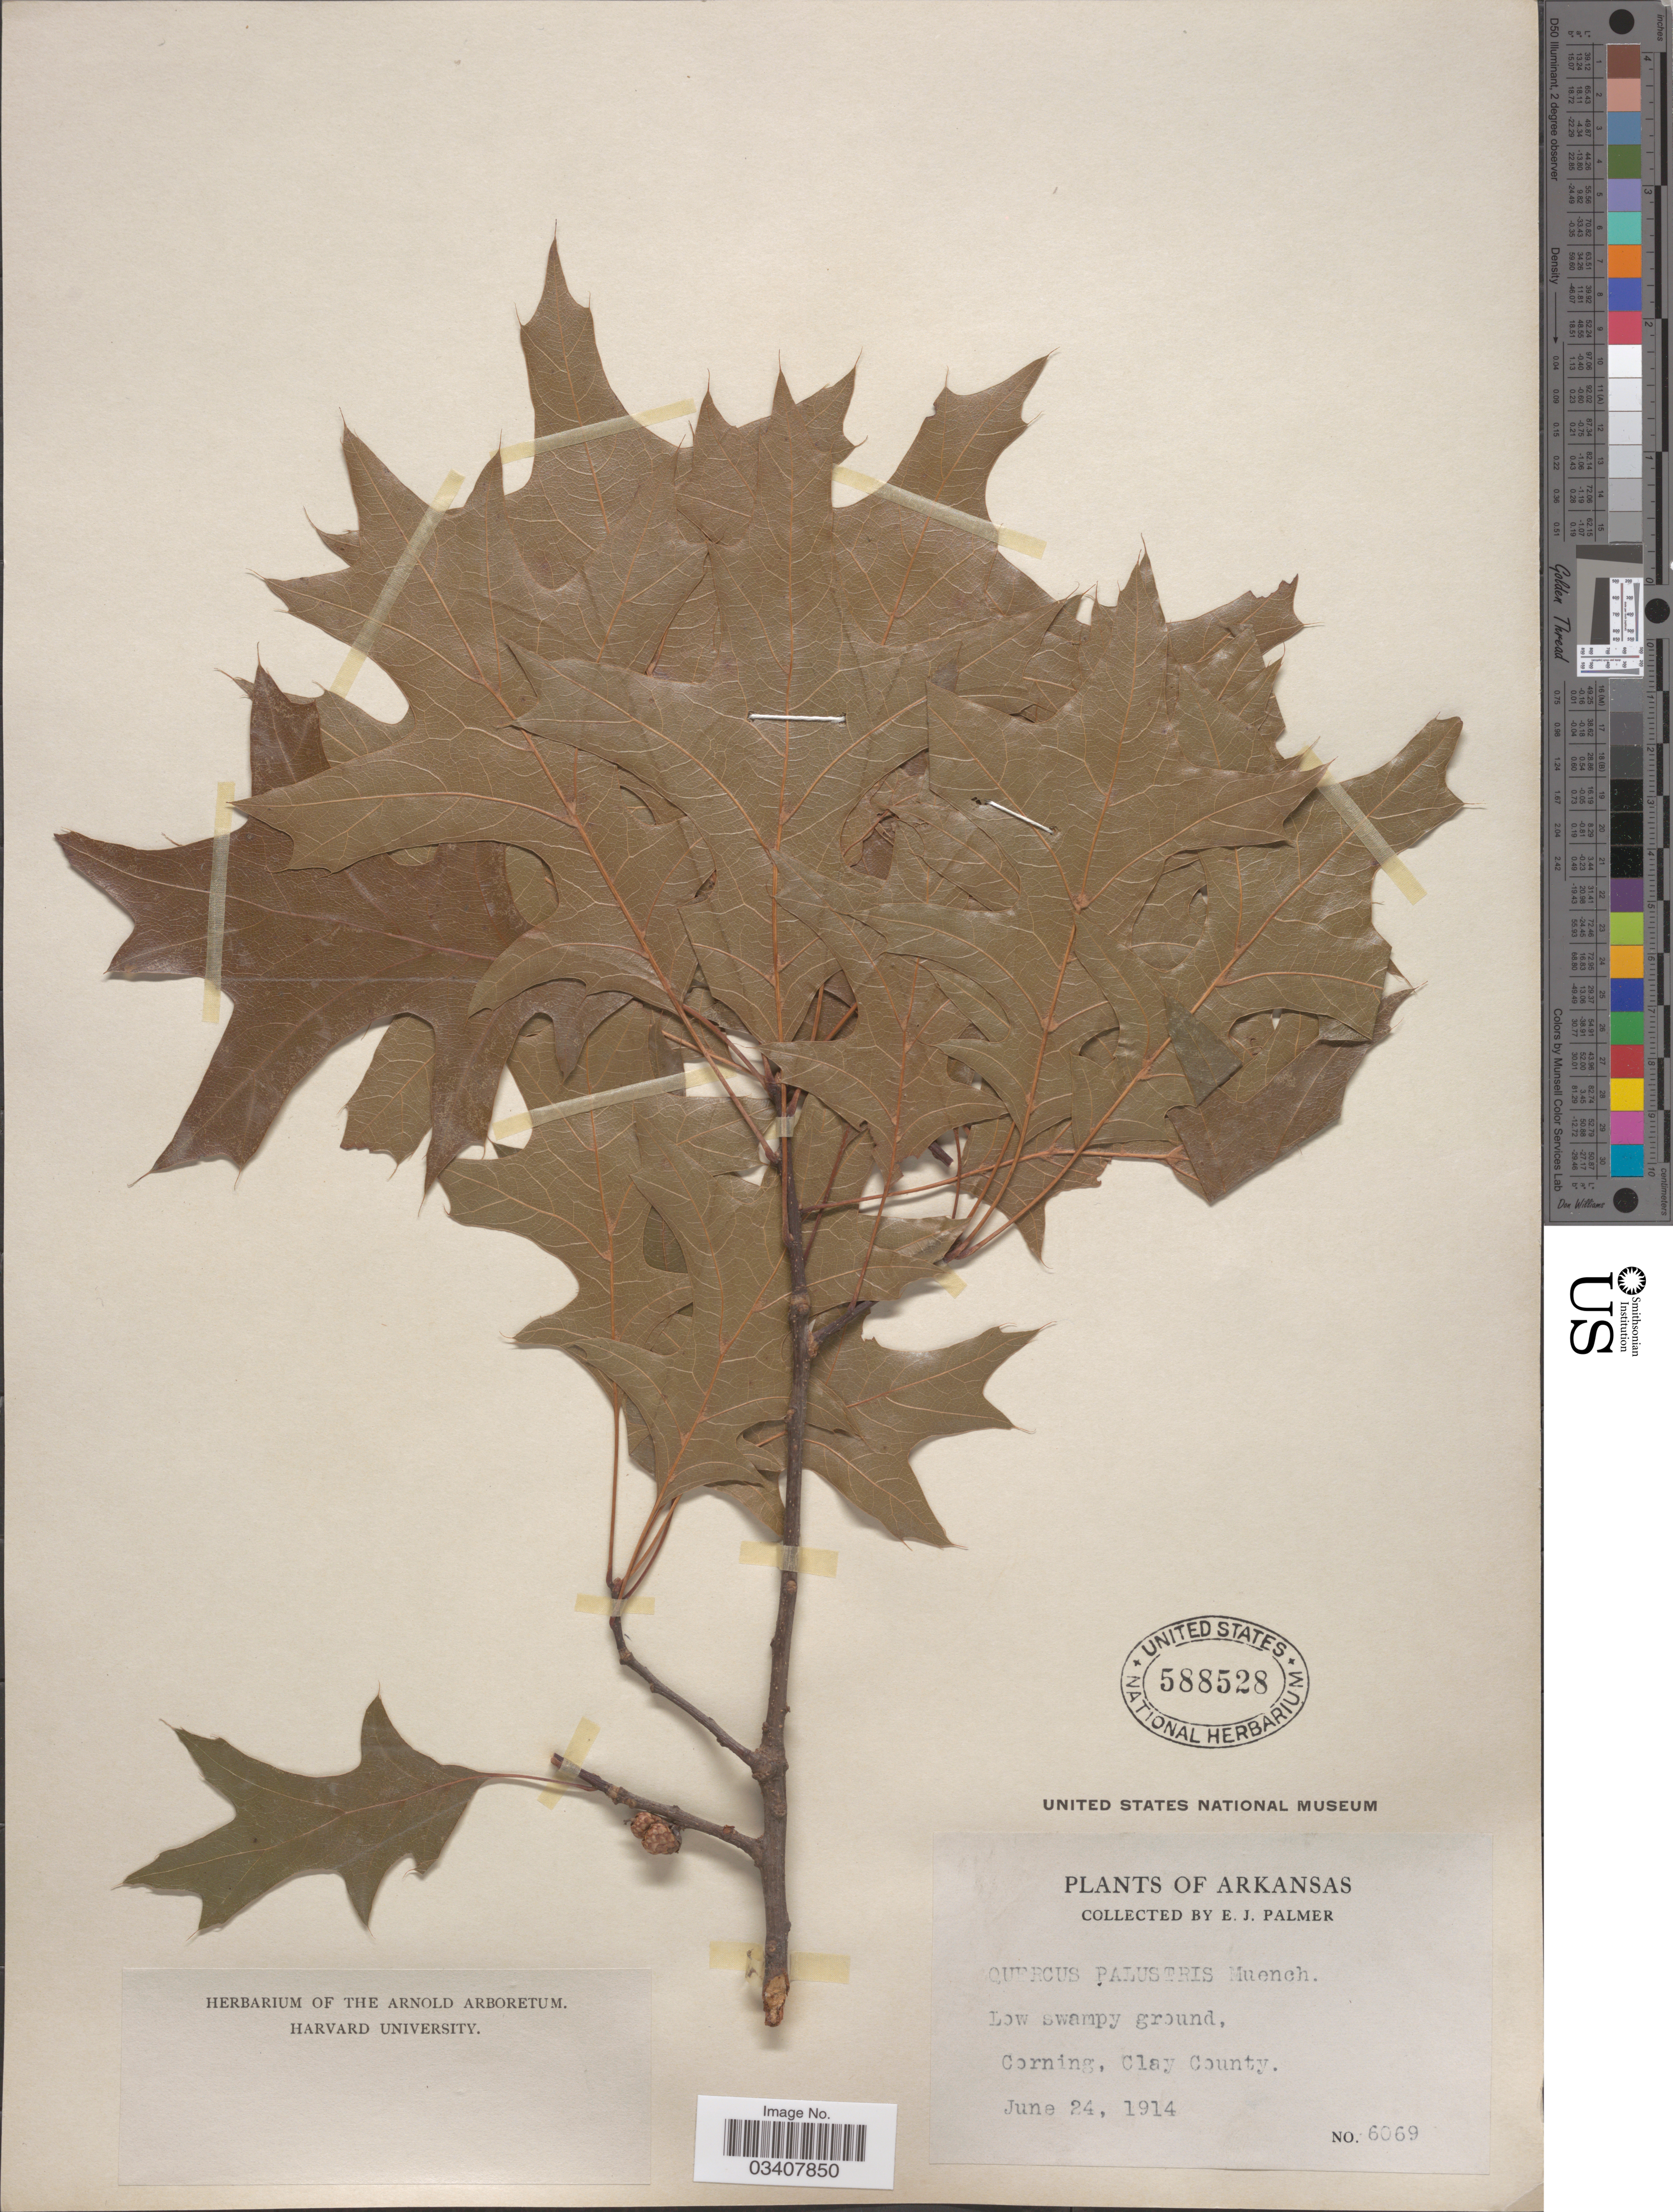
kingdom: Plantae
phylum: Tracheophyta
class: Magnoliopsida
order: Fagales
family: Fagaceae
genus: Quercus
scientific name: Quercus palustris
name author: Münchh.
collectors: E. J. Palmer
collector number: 6069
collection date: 1914-06-24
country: United States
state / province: Arkansas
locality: Low swampy ground, Corning, Clay County.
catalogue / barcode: US 588528